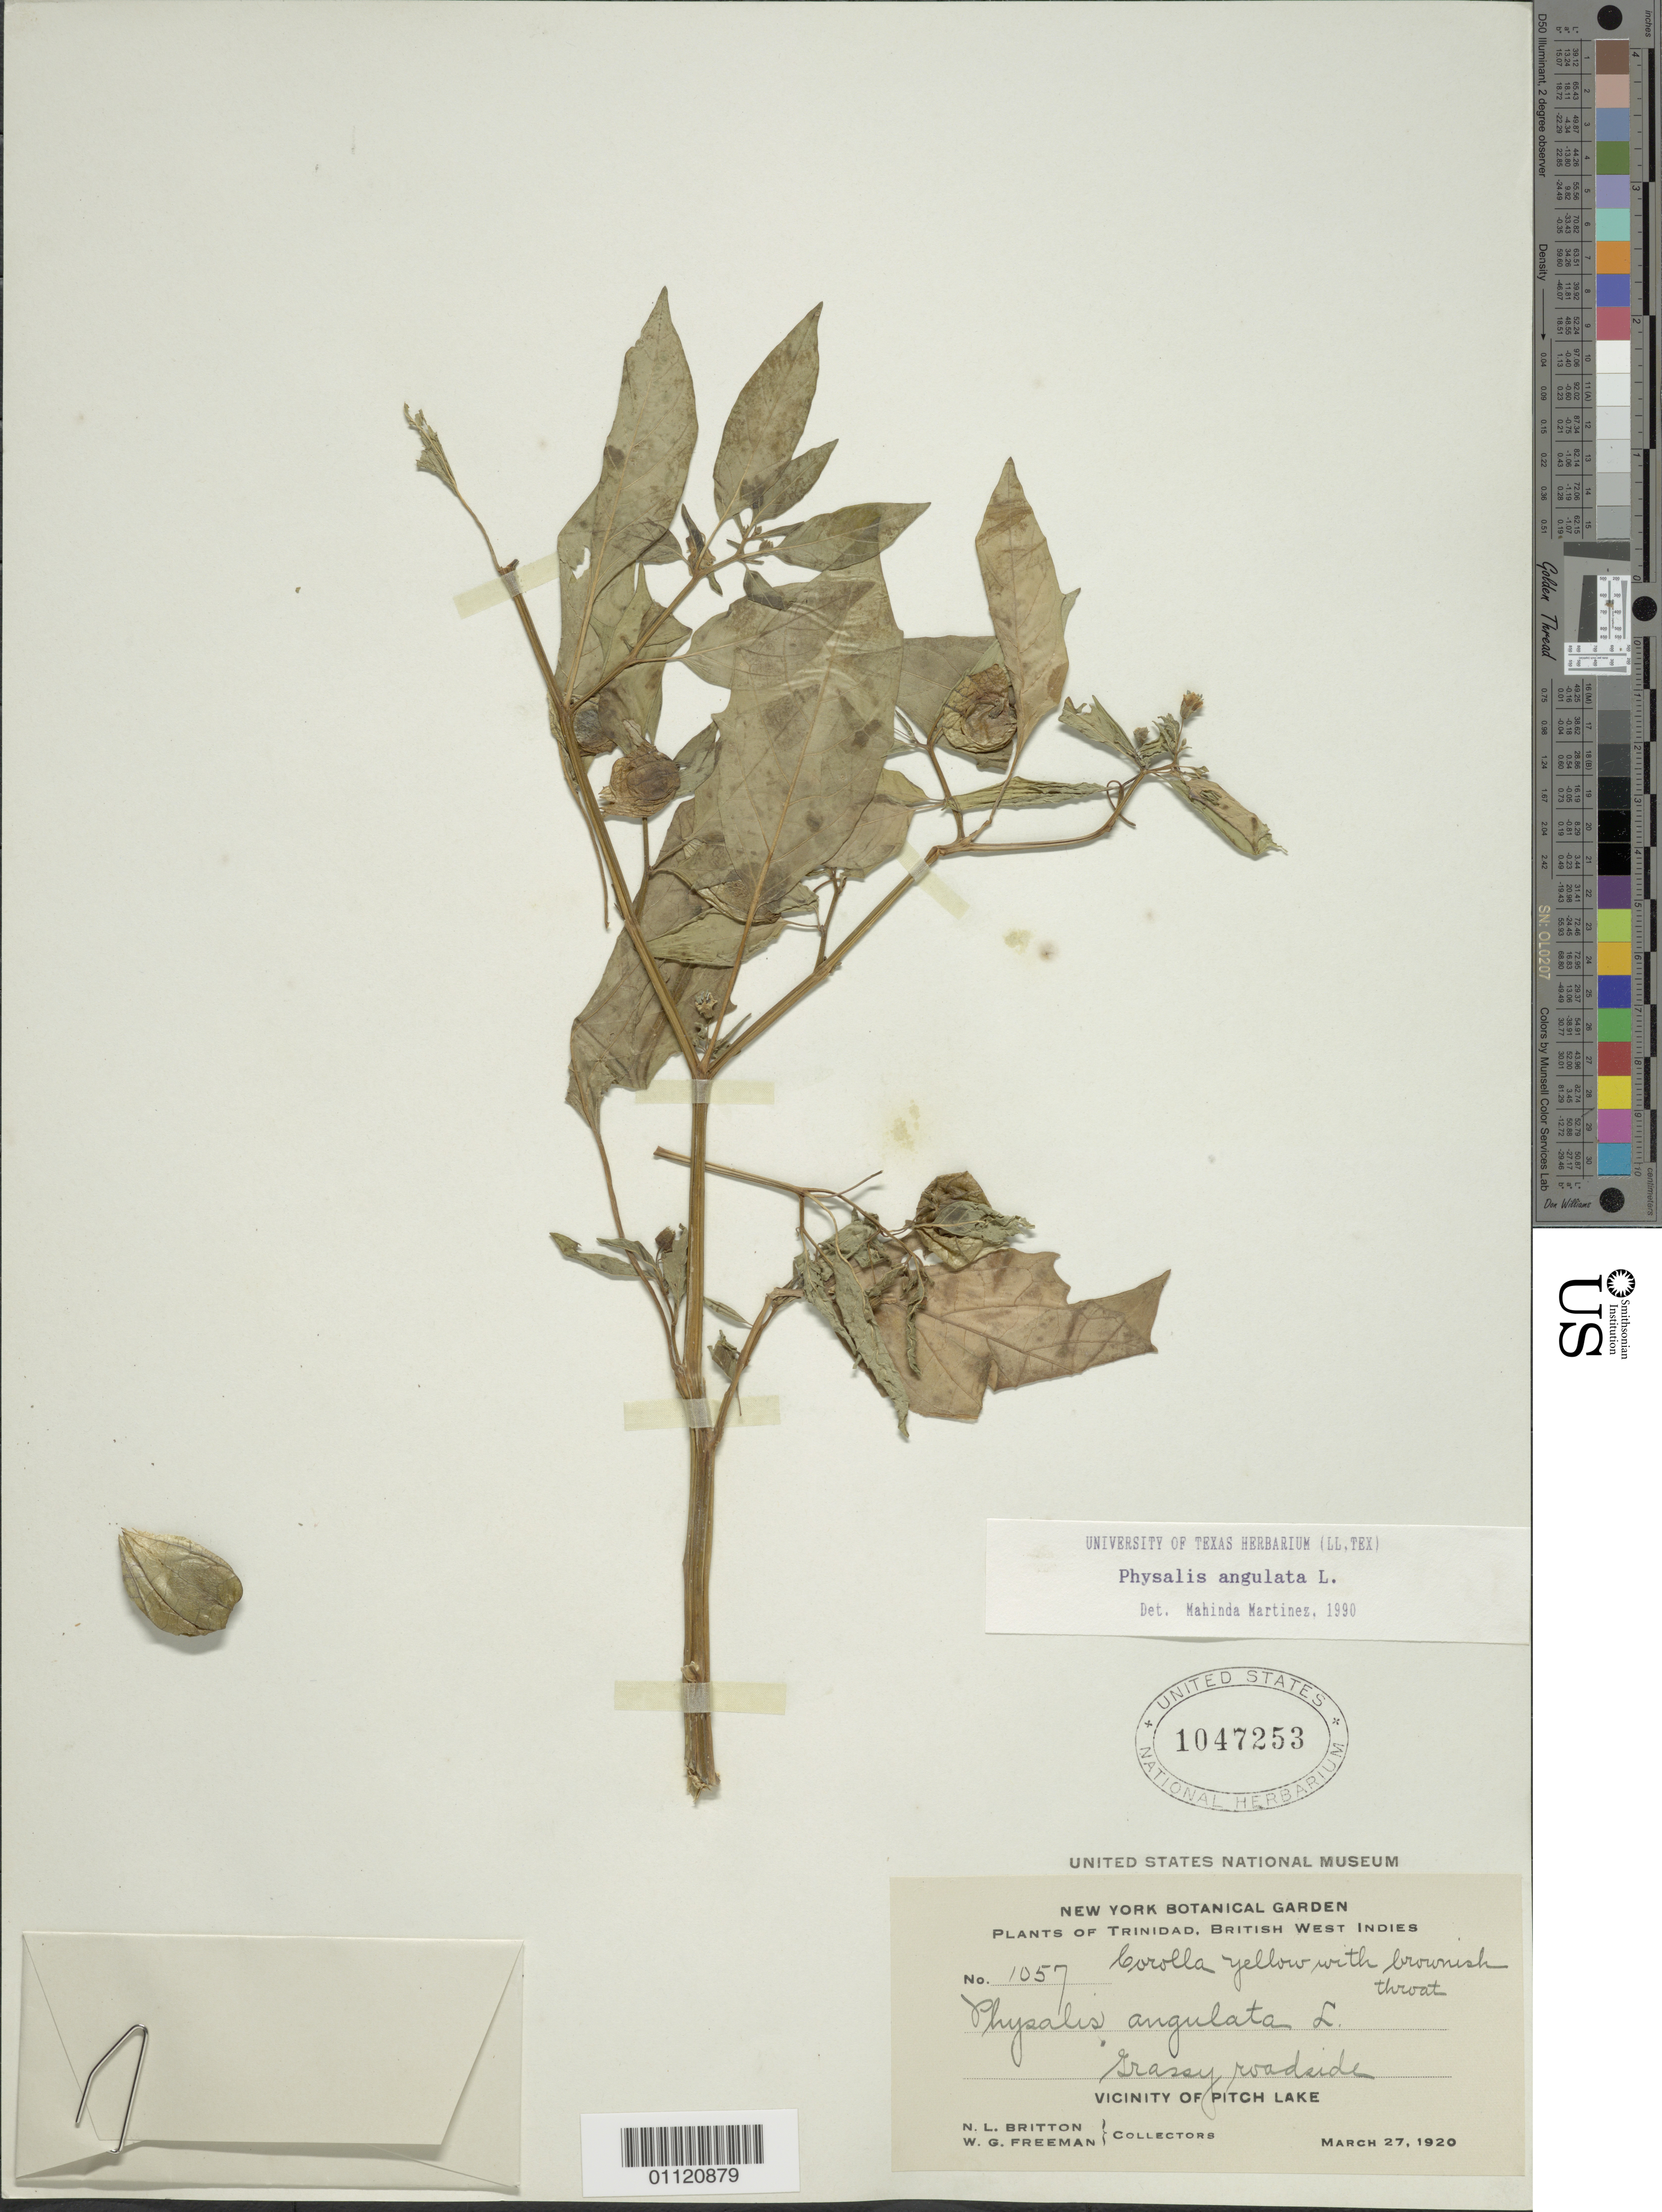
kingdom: Plantae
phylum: Tracheophyta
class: Magnoliopsida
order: Solanales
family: Solanaceae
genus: Physalis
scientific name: Physalis angulata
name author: L.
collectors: N. Britton & W. Freeman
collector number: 1057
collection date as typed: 27 Mar 1920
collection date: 1920-03-27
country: Trinidad and Tobago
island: Trinidad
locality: Vicinity of Pitch Lake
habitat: grassy roadside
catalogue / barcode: US 1047253